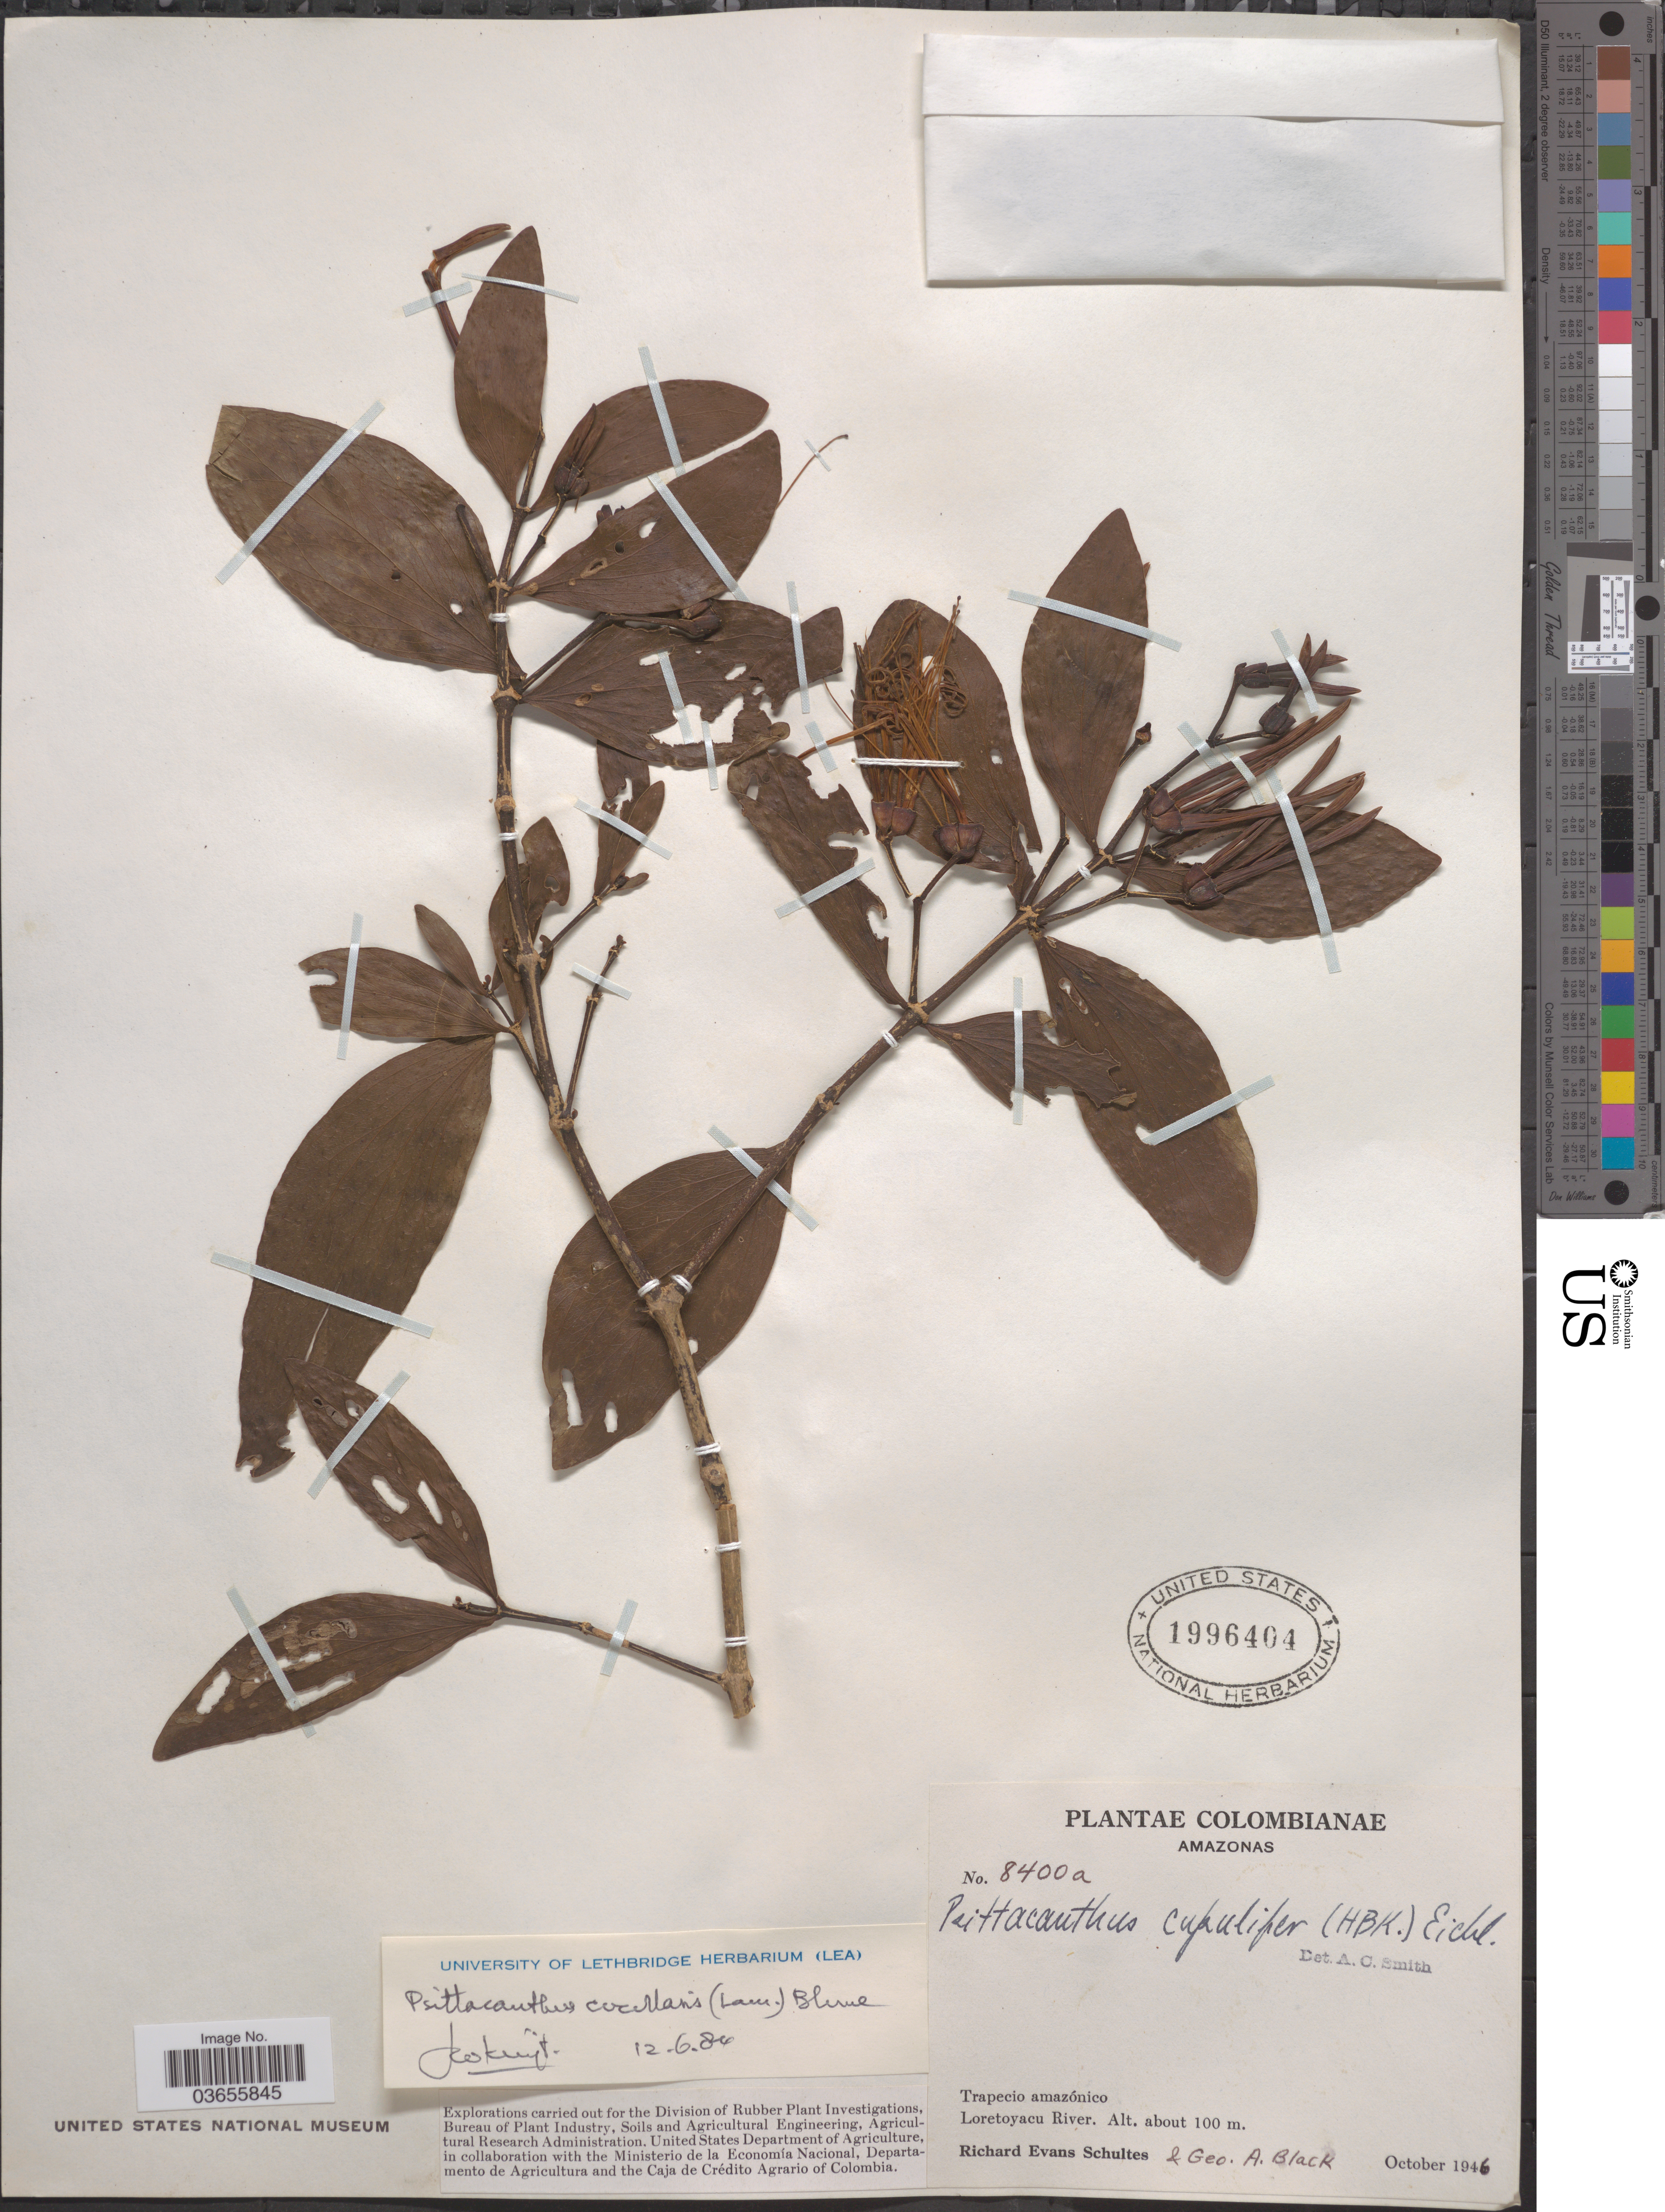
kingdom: Plantae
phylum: Tracheophyta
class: Magnoliopsida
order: Santalales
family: Loranthaceae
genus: Psittacanthus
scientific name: Psittacanthus cucullaris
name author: (Kunth) G. Don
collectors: R. E. Schultes & G. A. Black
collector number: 8400a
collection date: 1946-10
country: Colombia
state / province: Amazônas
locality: Trapecio amazónico. Loretoyacu River.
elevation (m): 100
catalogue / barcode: US 1996404